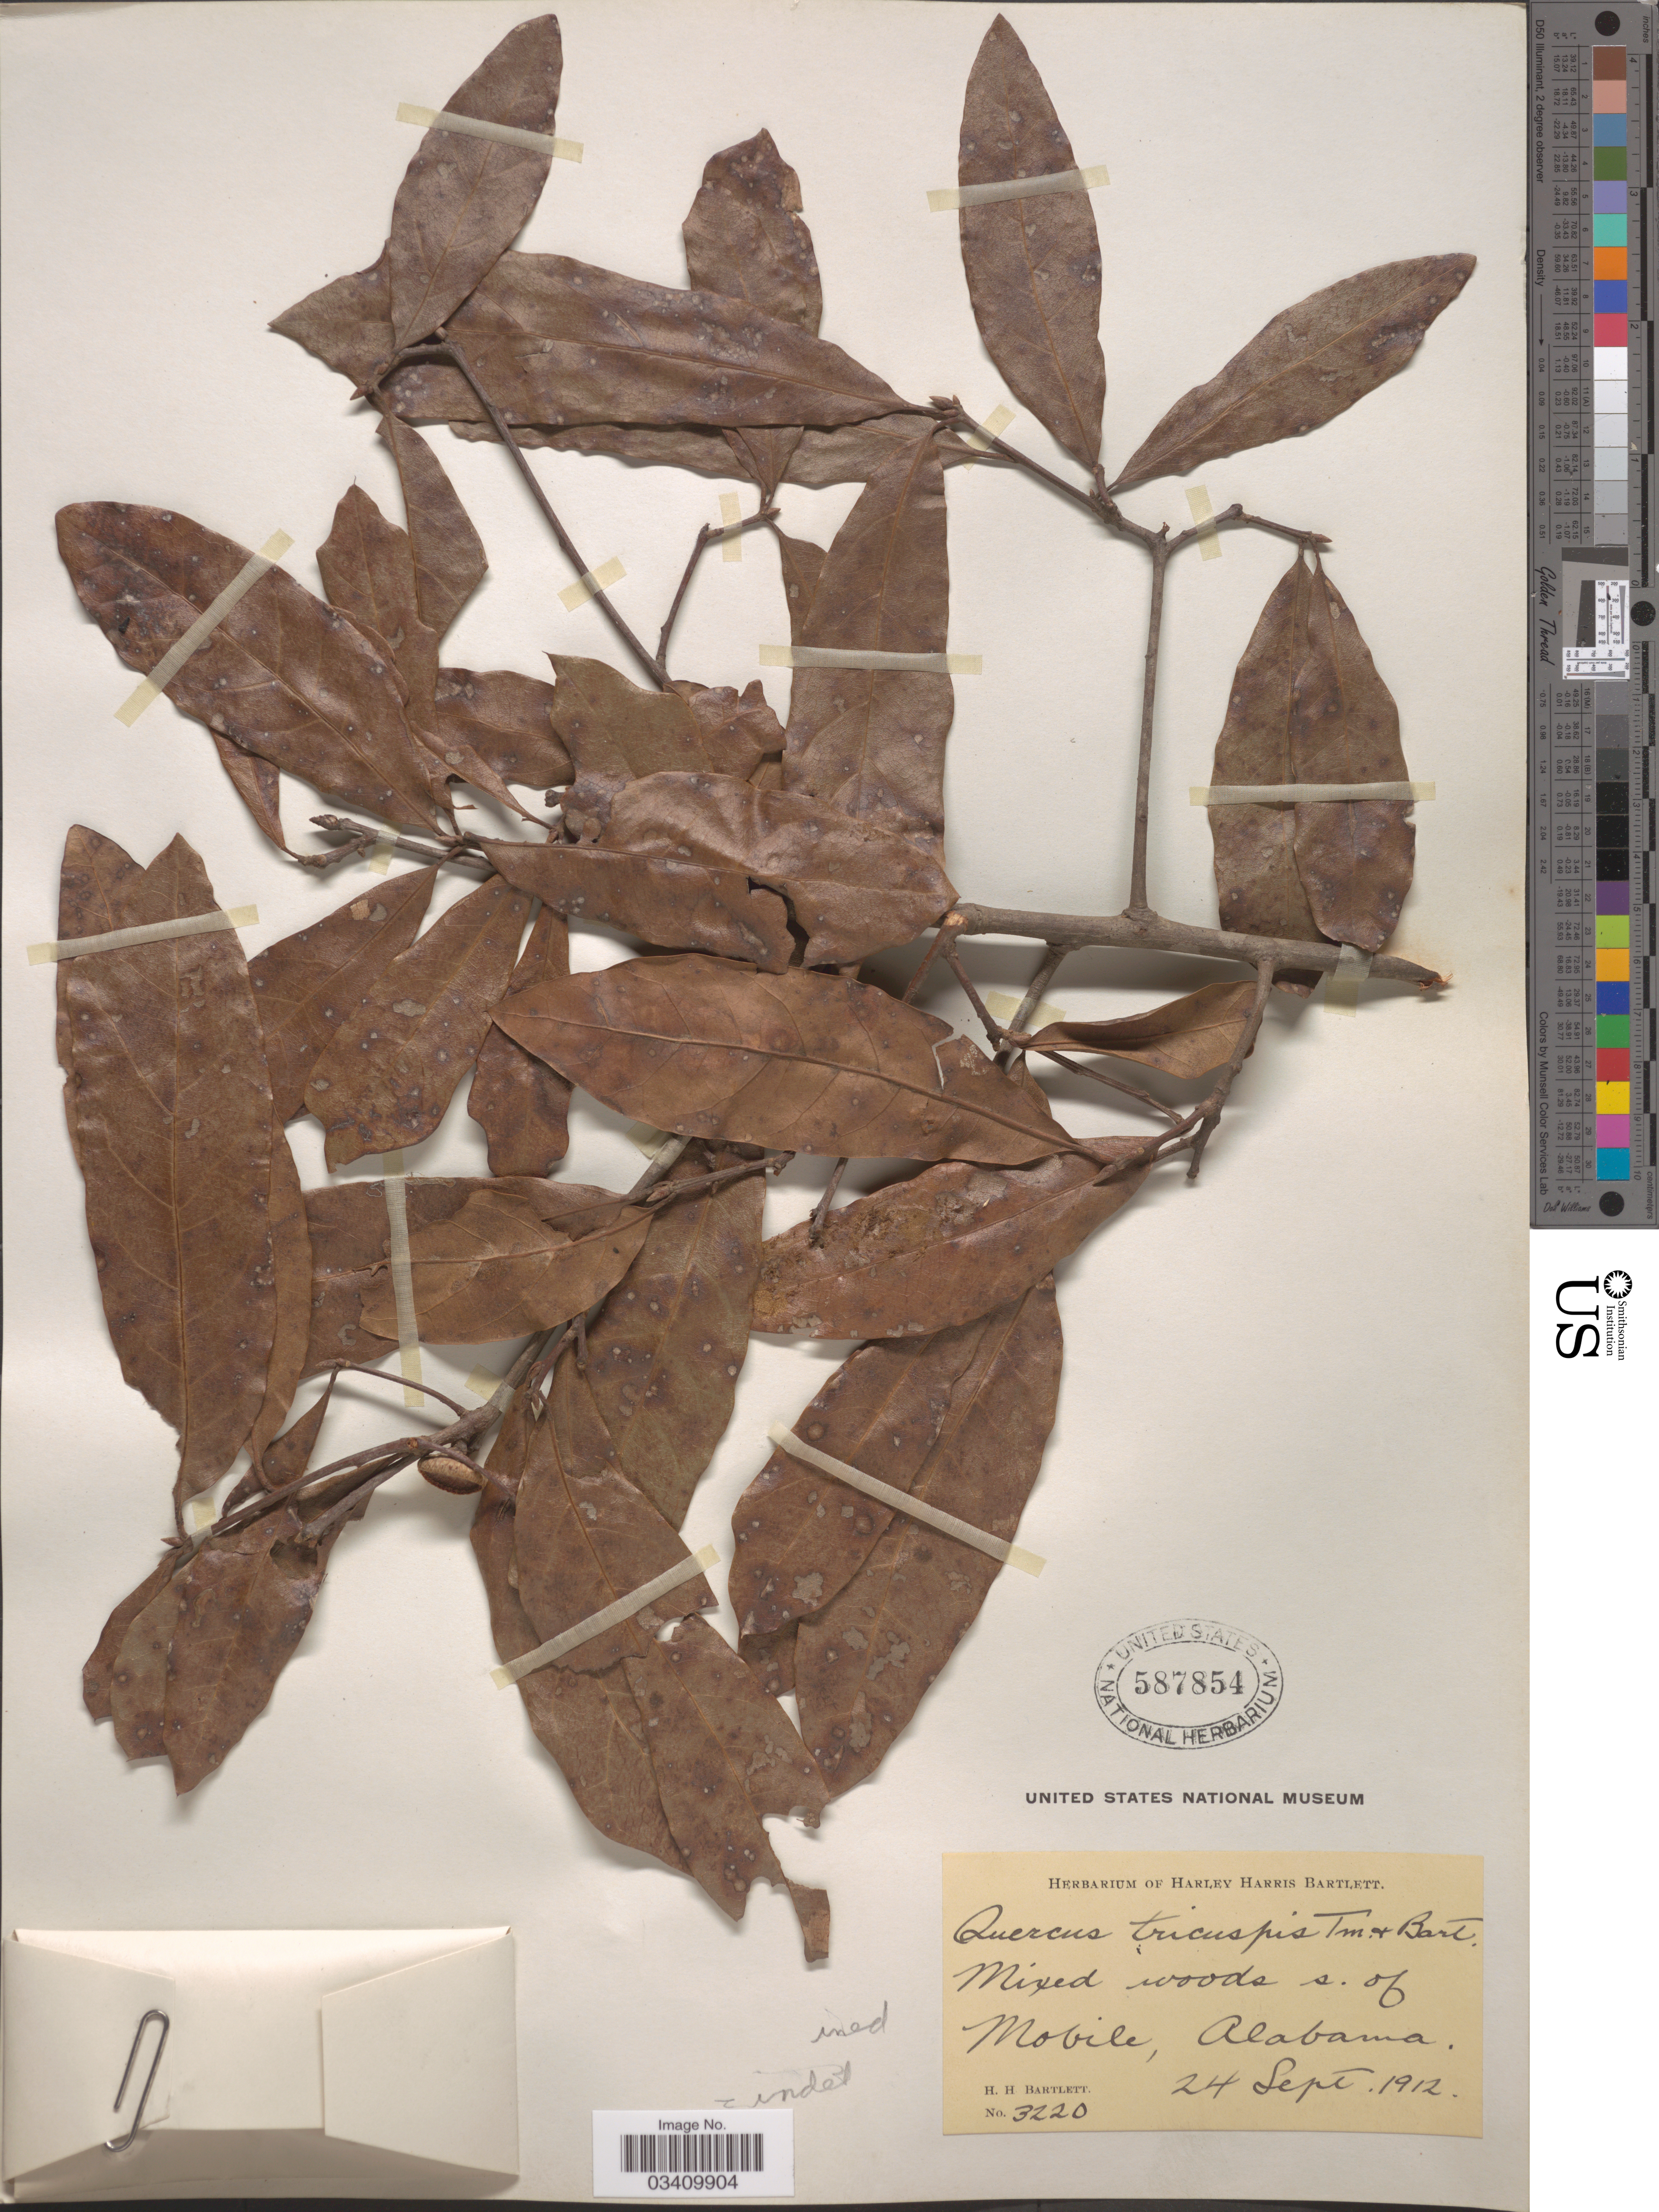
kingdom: Plantae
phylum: Tracheophyta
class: Magnoliopsida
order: Fagales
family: Fagaceae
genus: Quercus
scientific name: Quercus sp.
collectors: H. H. Bartlett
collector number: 3220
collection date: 1912-09-24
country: United States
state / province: Alabama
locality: S. of Mobile.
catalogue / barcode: US 587854